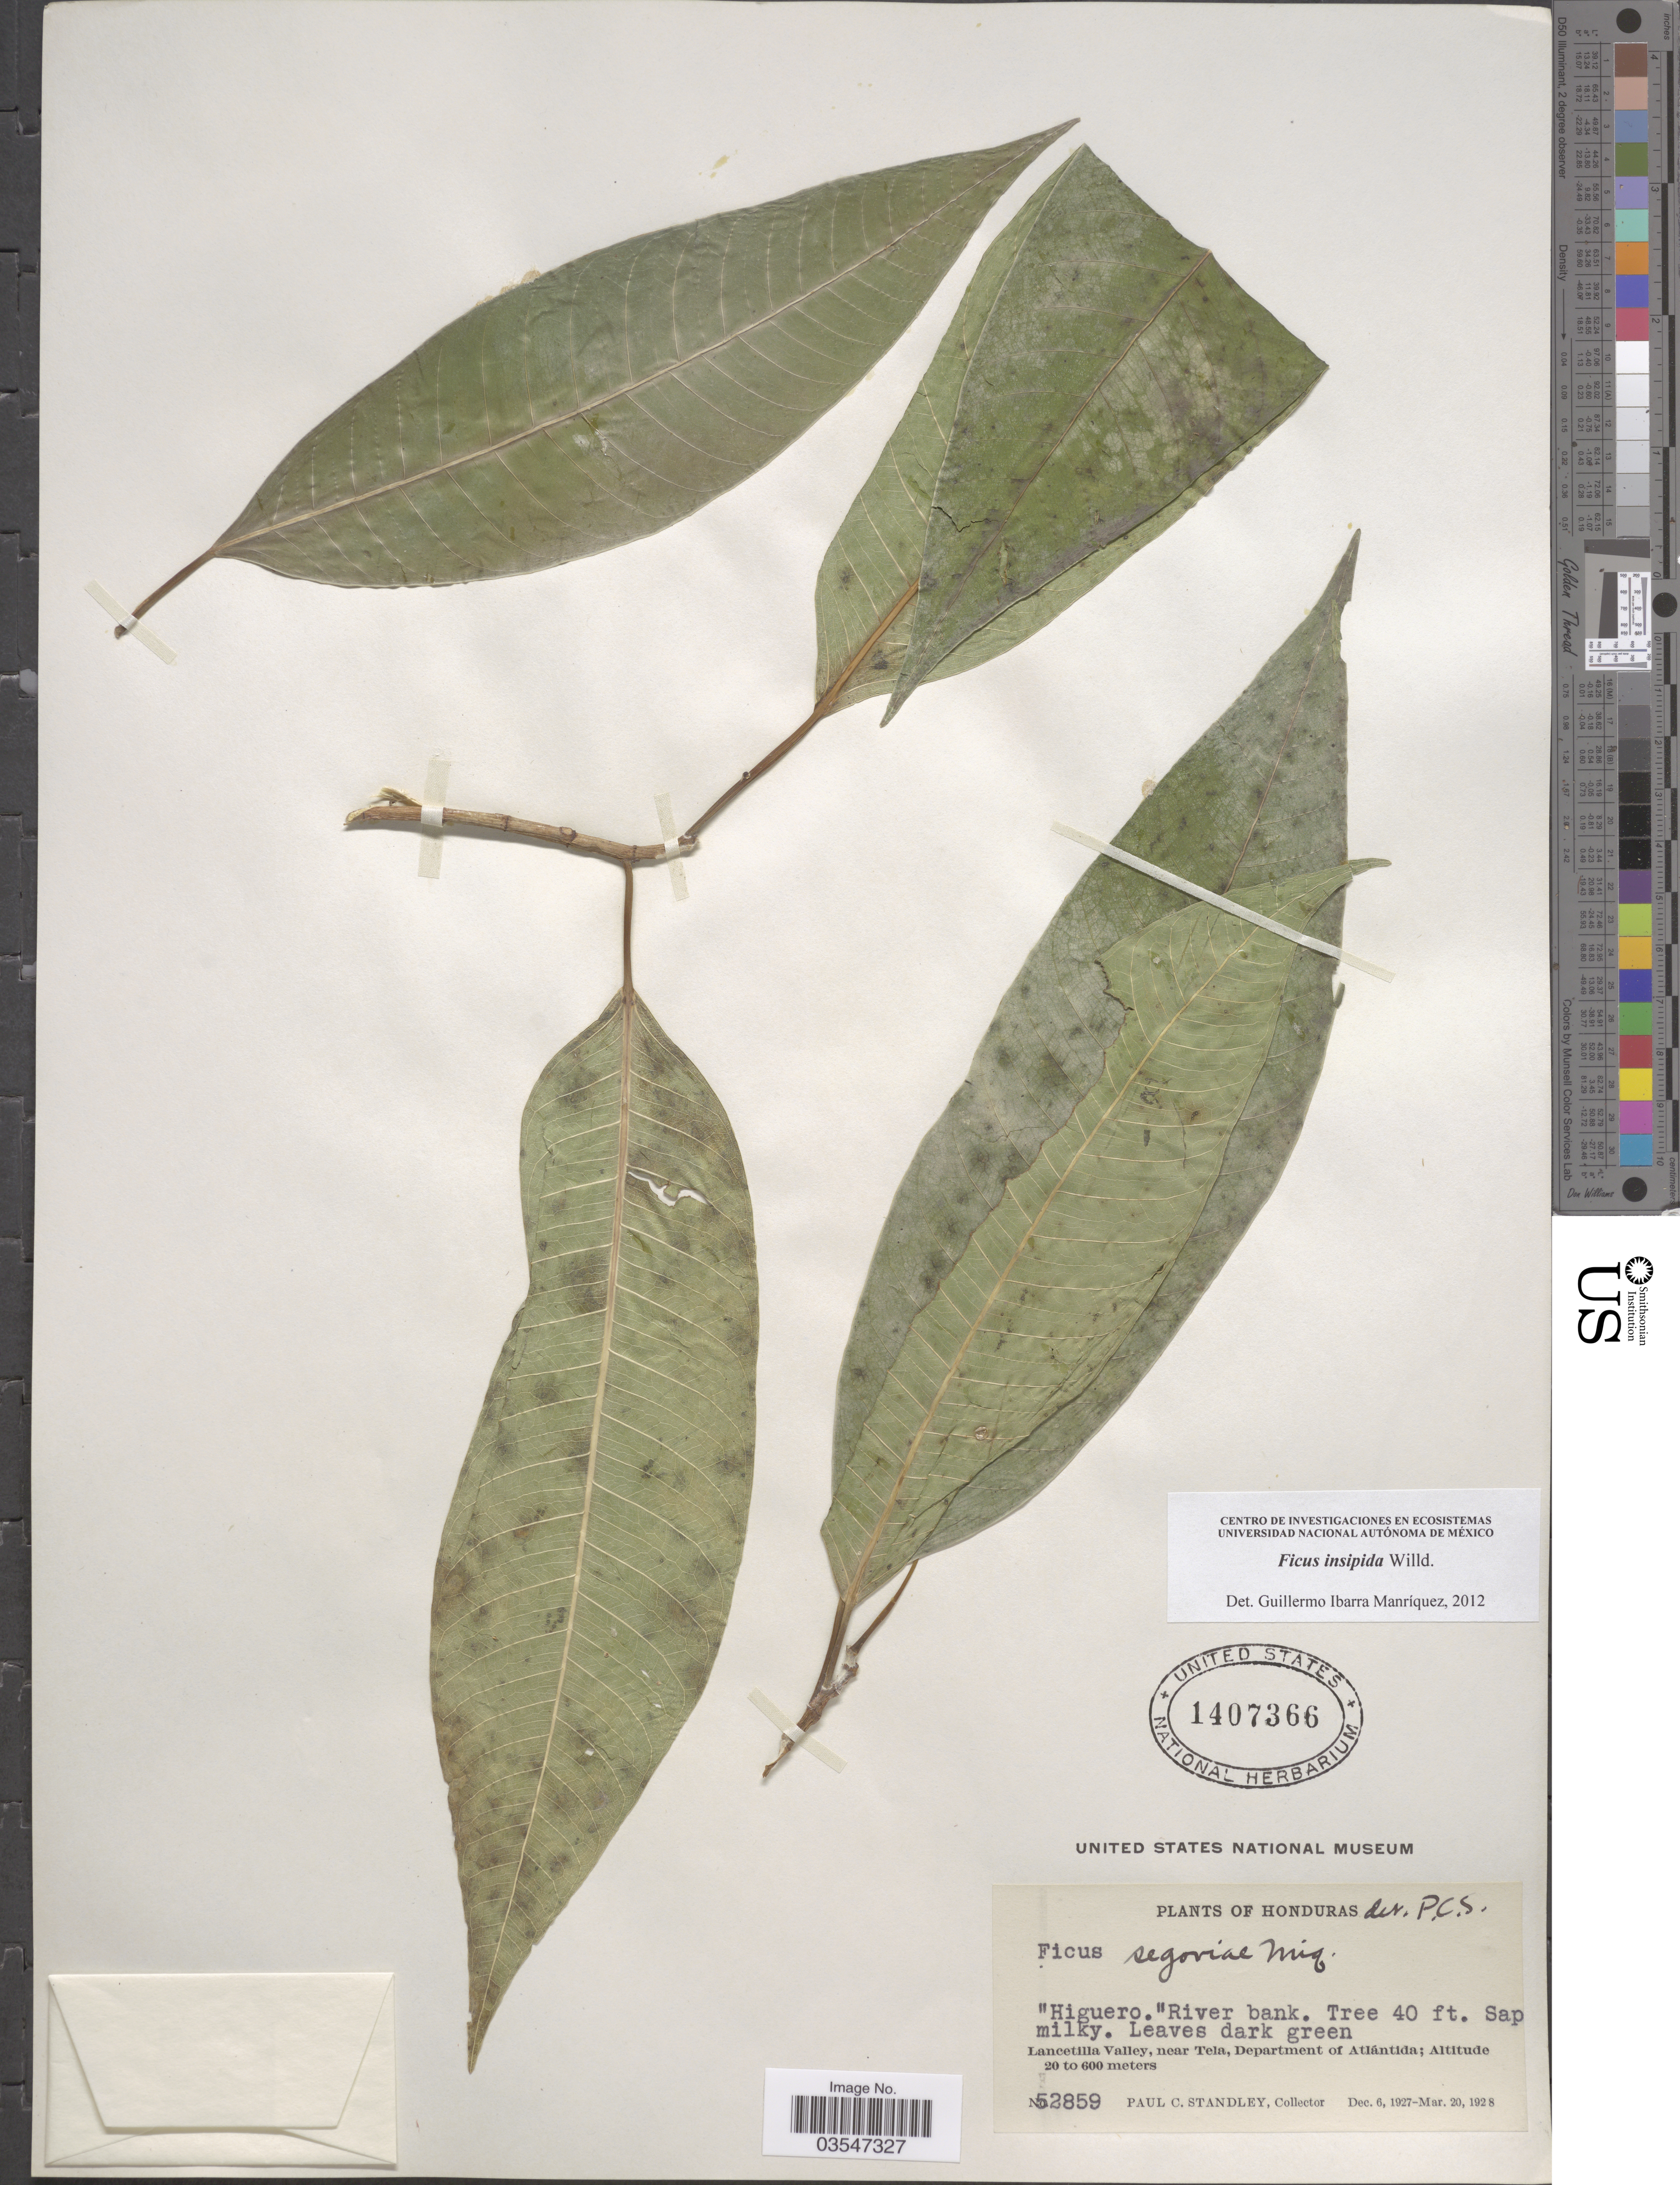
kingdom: Plantae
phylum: Tracheophyta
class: Magnoliopsida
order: Rosales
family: Moraceae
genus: Ficus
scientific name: Ficus insipida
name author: Willd.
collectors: P. C. Standley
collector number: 52859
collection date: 1927-12-06/1928-03-20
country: Honduras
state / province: Atlantida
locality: Lancetilla Valley, near Tela, Department of Atlántida.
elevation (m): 20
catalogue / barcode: US 1407366